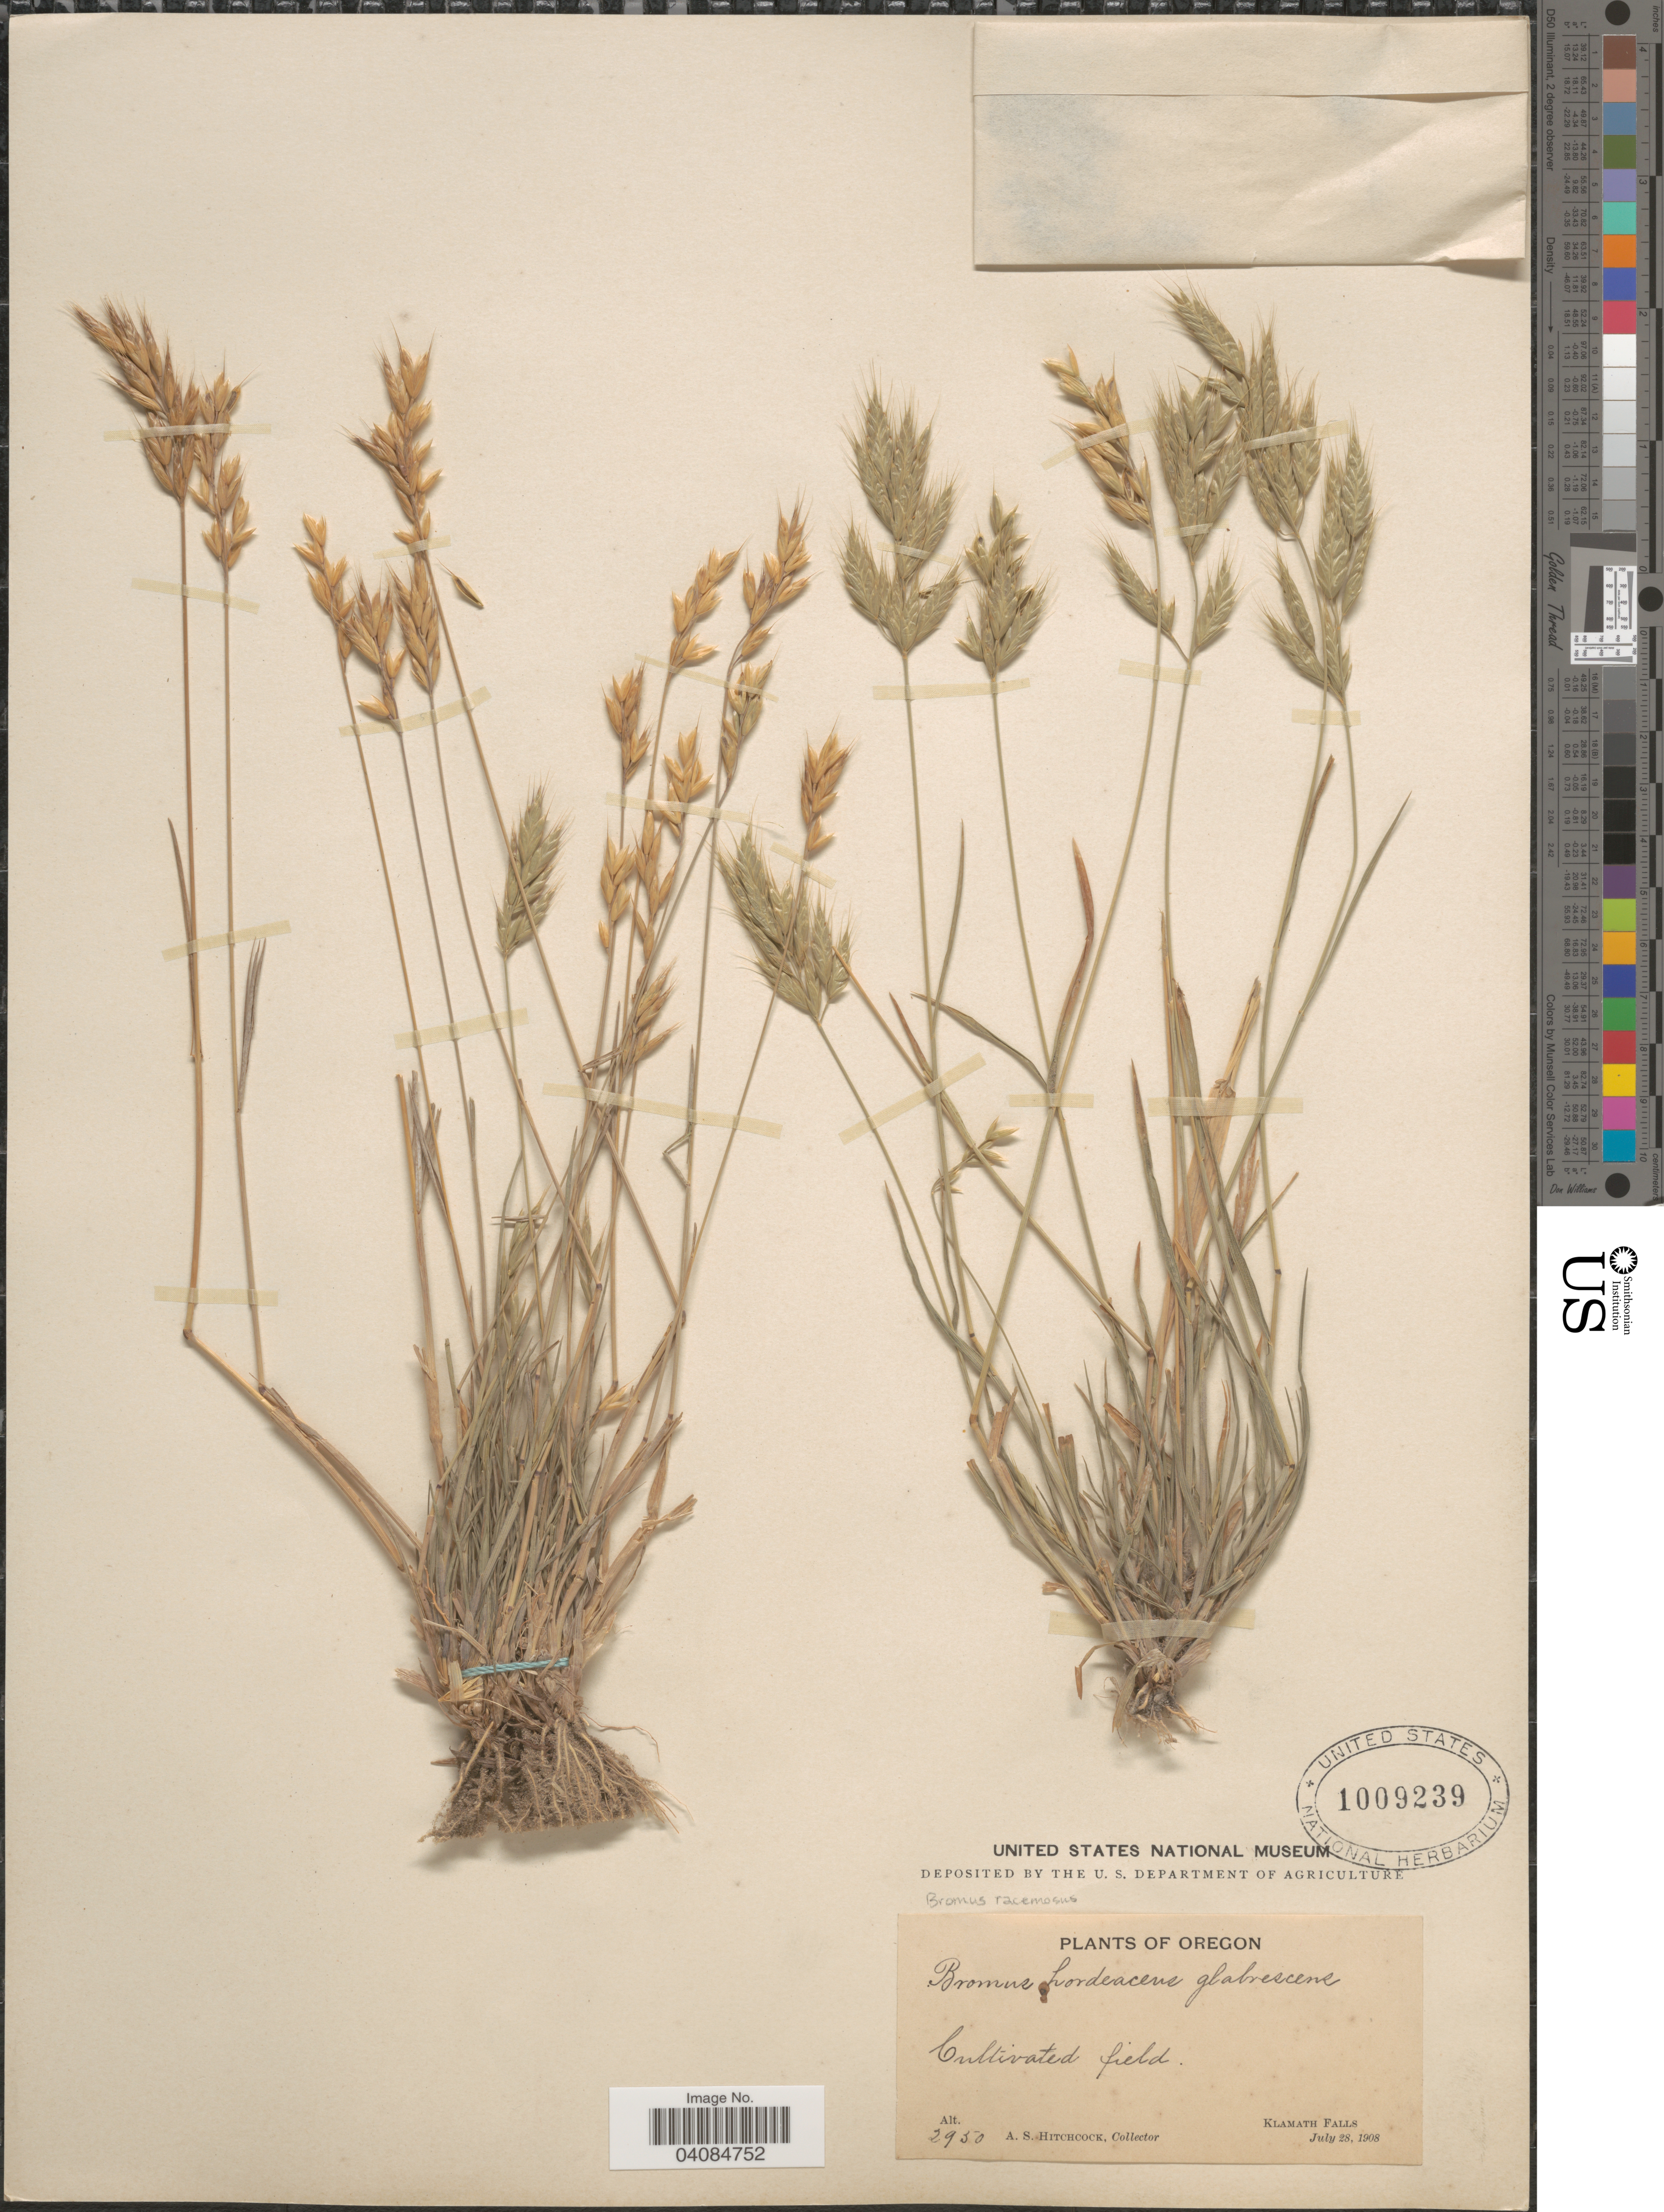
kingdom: Plantae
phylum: Tracheophyta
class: Liliopsida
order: Poales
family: Poaceae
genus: Bromus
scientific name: Bromus racemosus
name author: L.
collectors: A. S. Hitchcock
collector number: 2950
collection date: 1908-07-28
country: United States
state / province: Oregon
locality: Cultivated fields. Klamath Falls.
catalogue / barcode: US 1009239